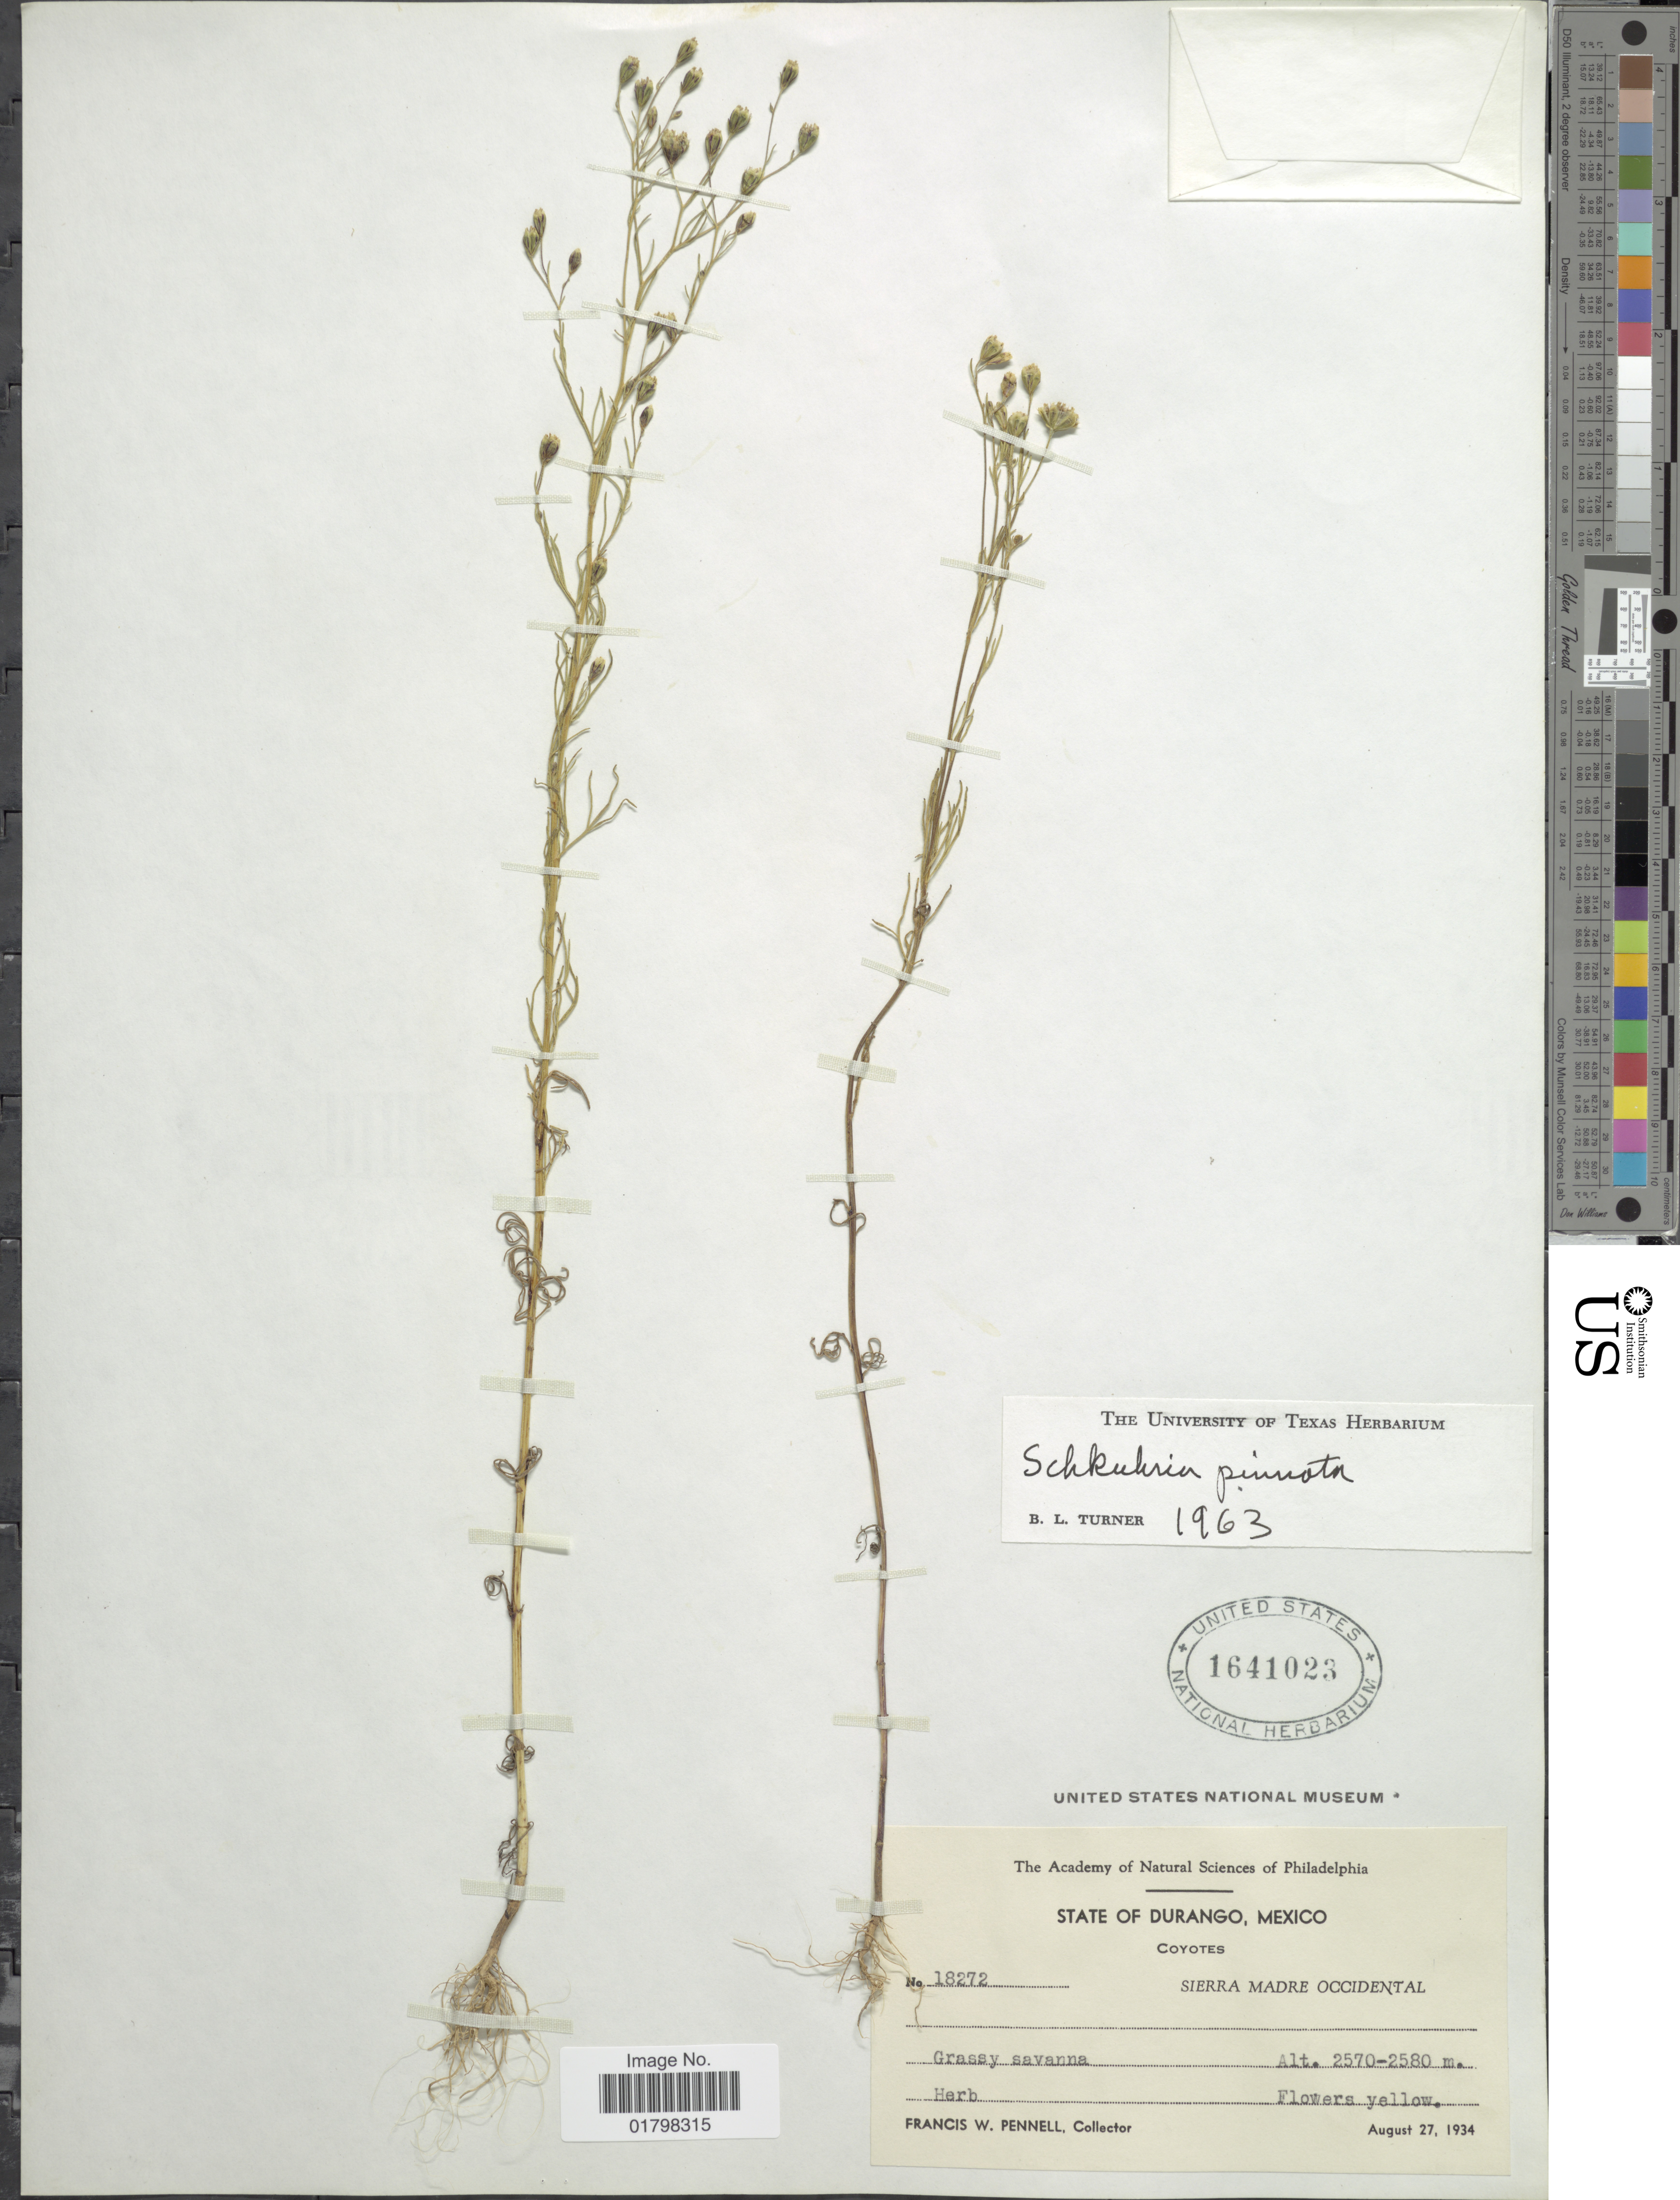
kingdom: Plantae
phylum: Tracheophyta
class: Magnoliopsida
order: Asterales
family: Asteraceae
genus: Schkuhria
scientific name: Schkuhria pinnata var. virgata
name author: (La Llave ex La Llave) Heiser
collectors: F. W. Pennell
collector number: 18272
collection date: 1934-08-27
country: Mexico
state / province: Durango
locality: Coyotes, Sierra Madre Occidental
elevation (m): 2570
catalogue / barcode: US 1641023